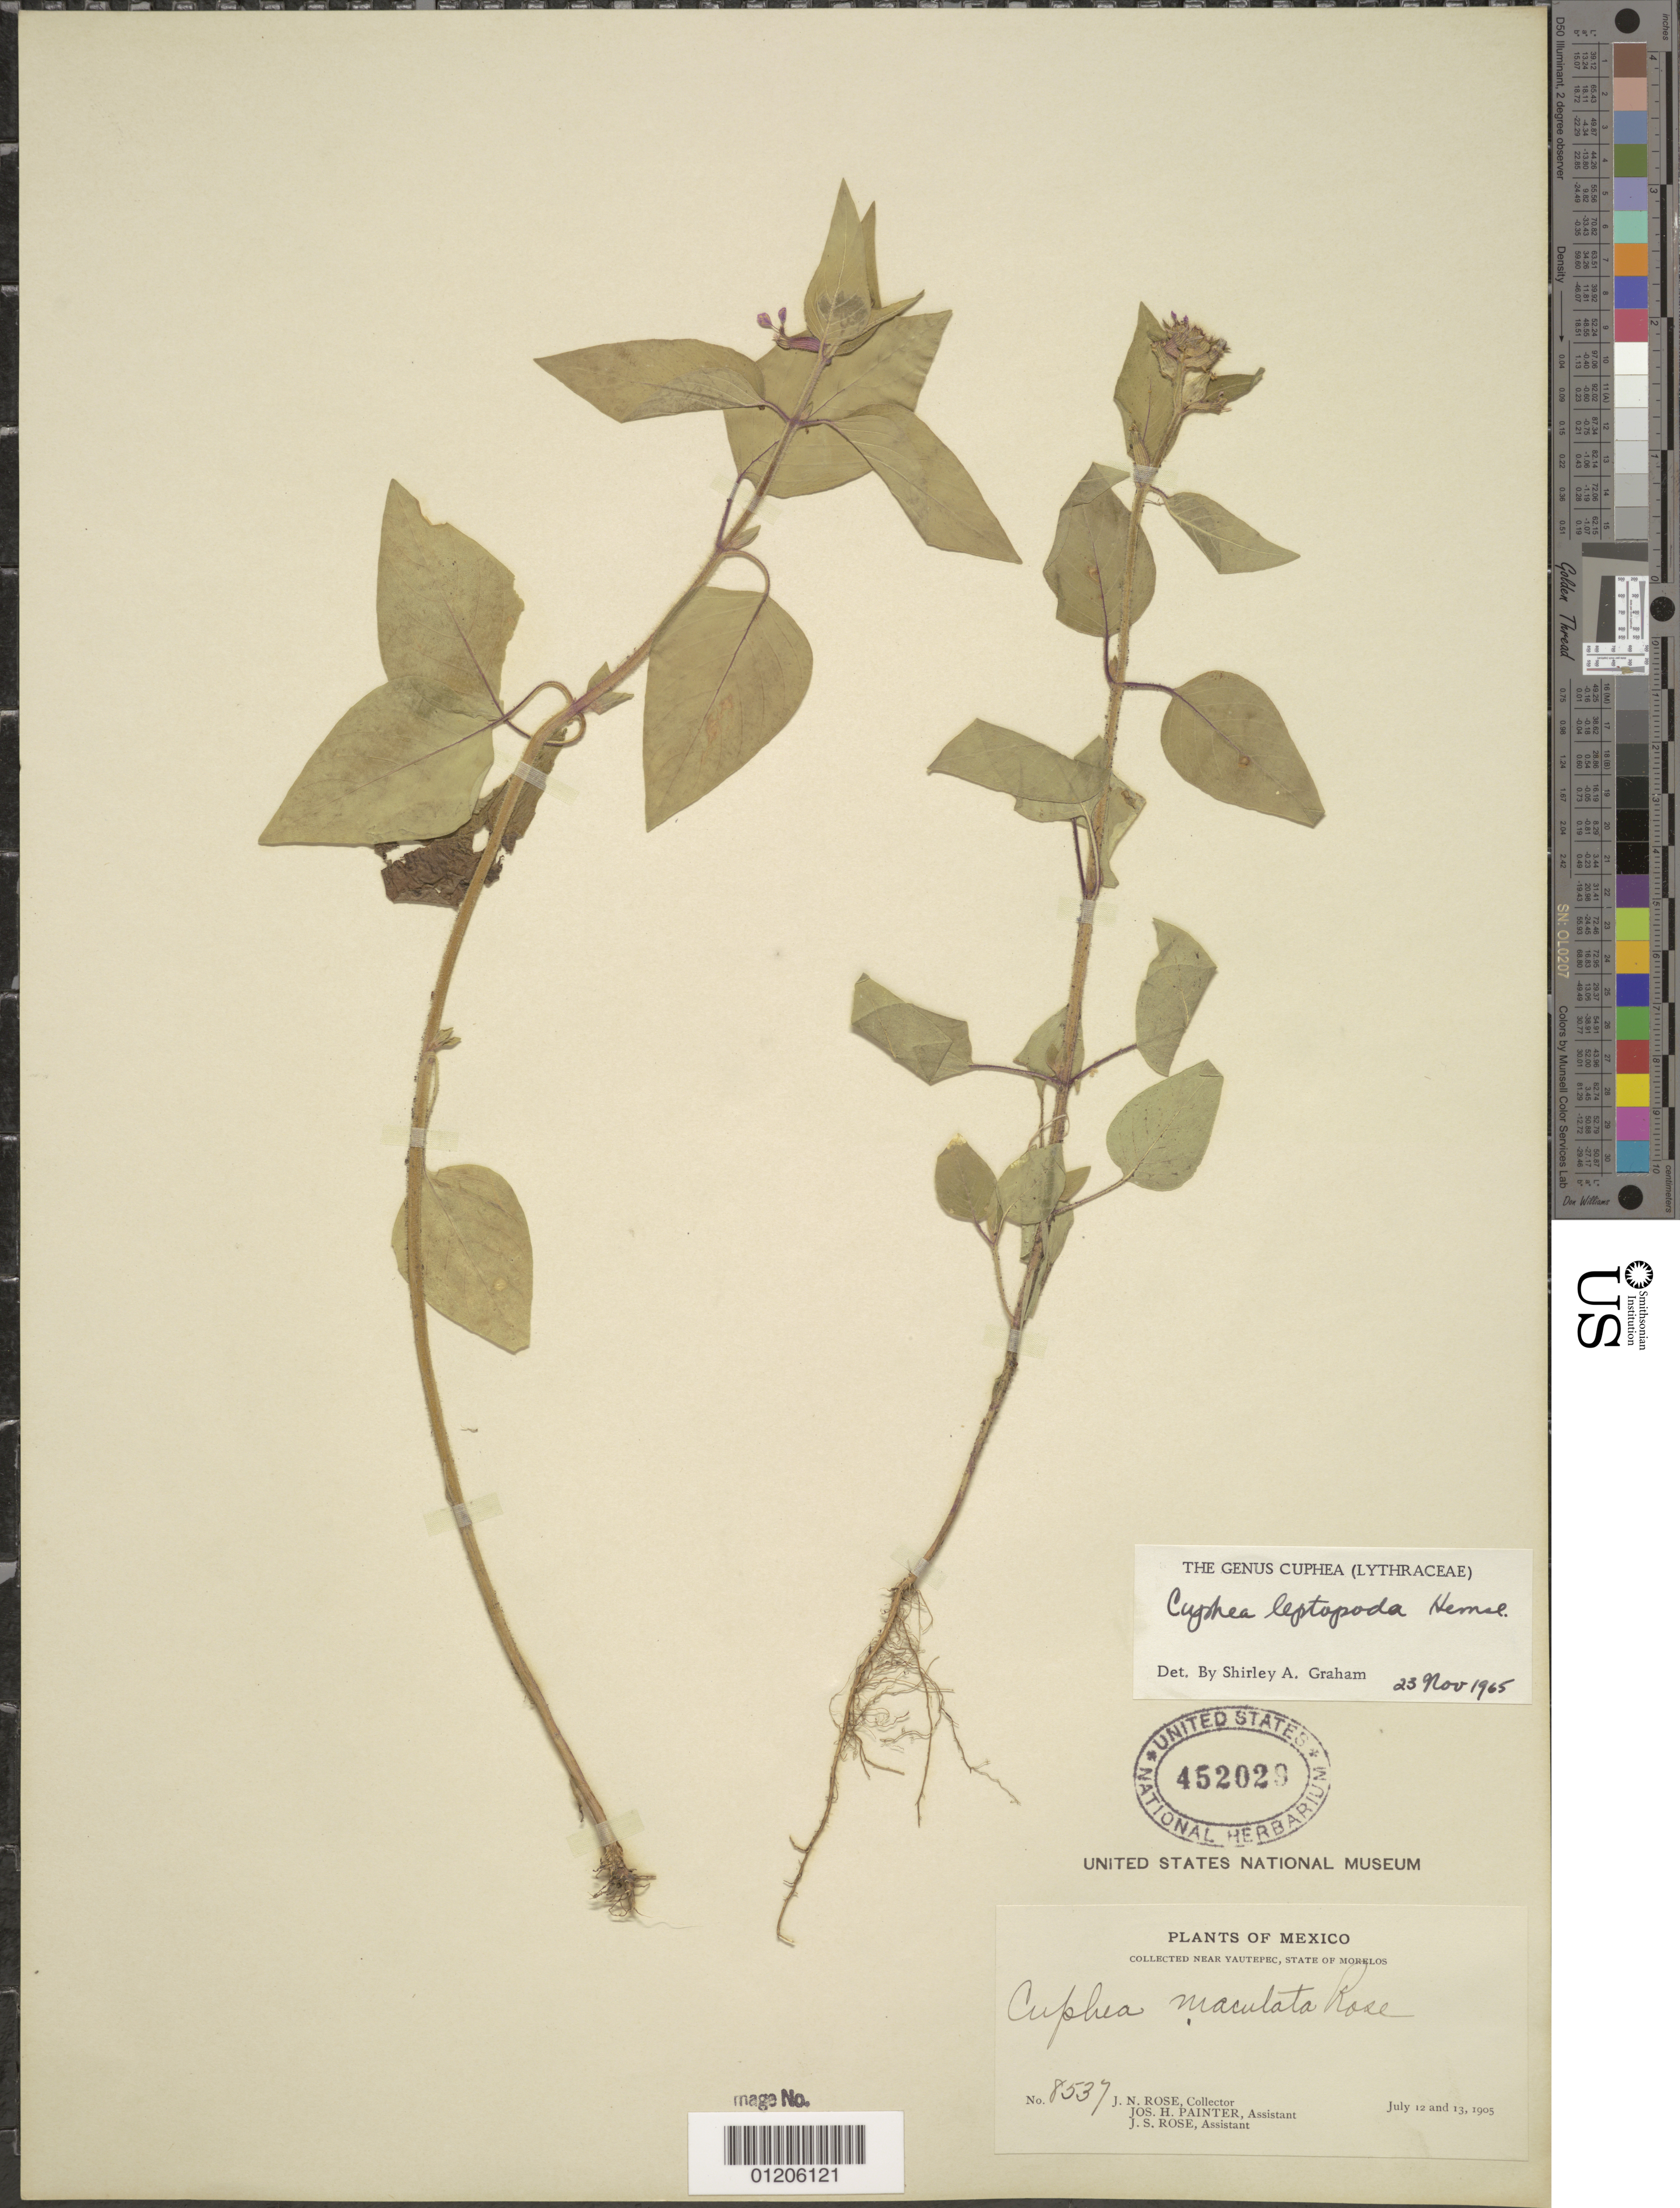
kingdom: Plantae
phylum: Tracheophyta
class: Magnoliopsida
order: Myrtales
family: Lythraceae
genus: Cuphea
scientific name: Cuphea leptopoda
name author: Hemsl.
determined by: Graham, S.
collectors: J. N. Rose, J. H. Painter & J. S. Rose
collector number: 8537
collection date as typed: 12 Jul 1905 and 13 Jul 1905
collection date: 1905-07-12,1905-07-13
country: Mexico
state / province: Morelos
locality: Near Yautepec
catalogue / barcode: US 452029